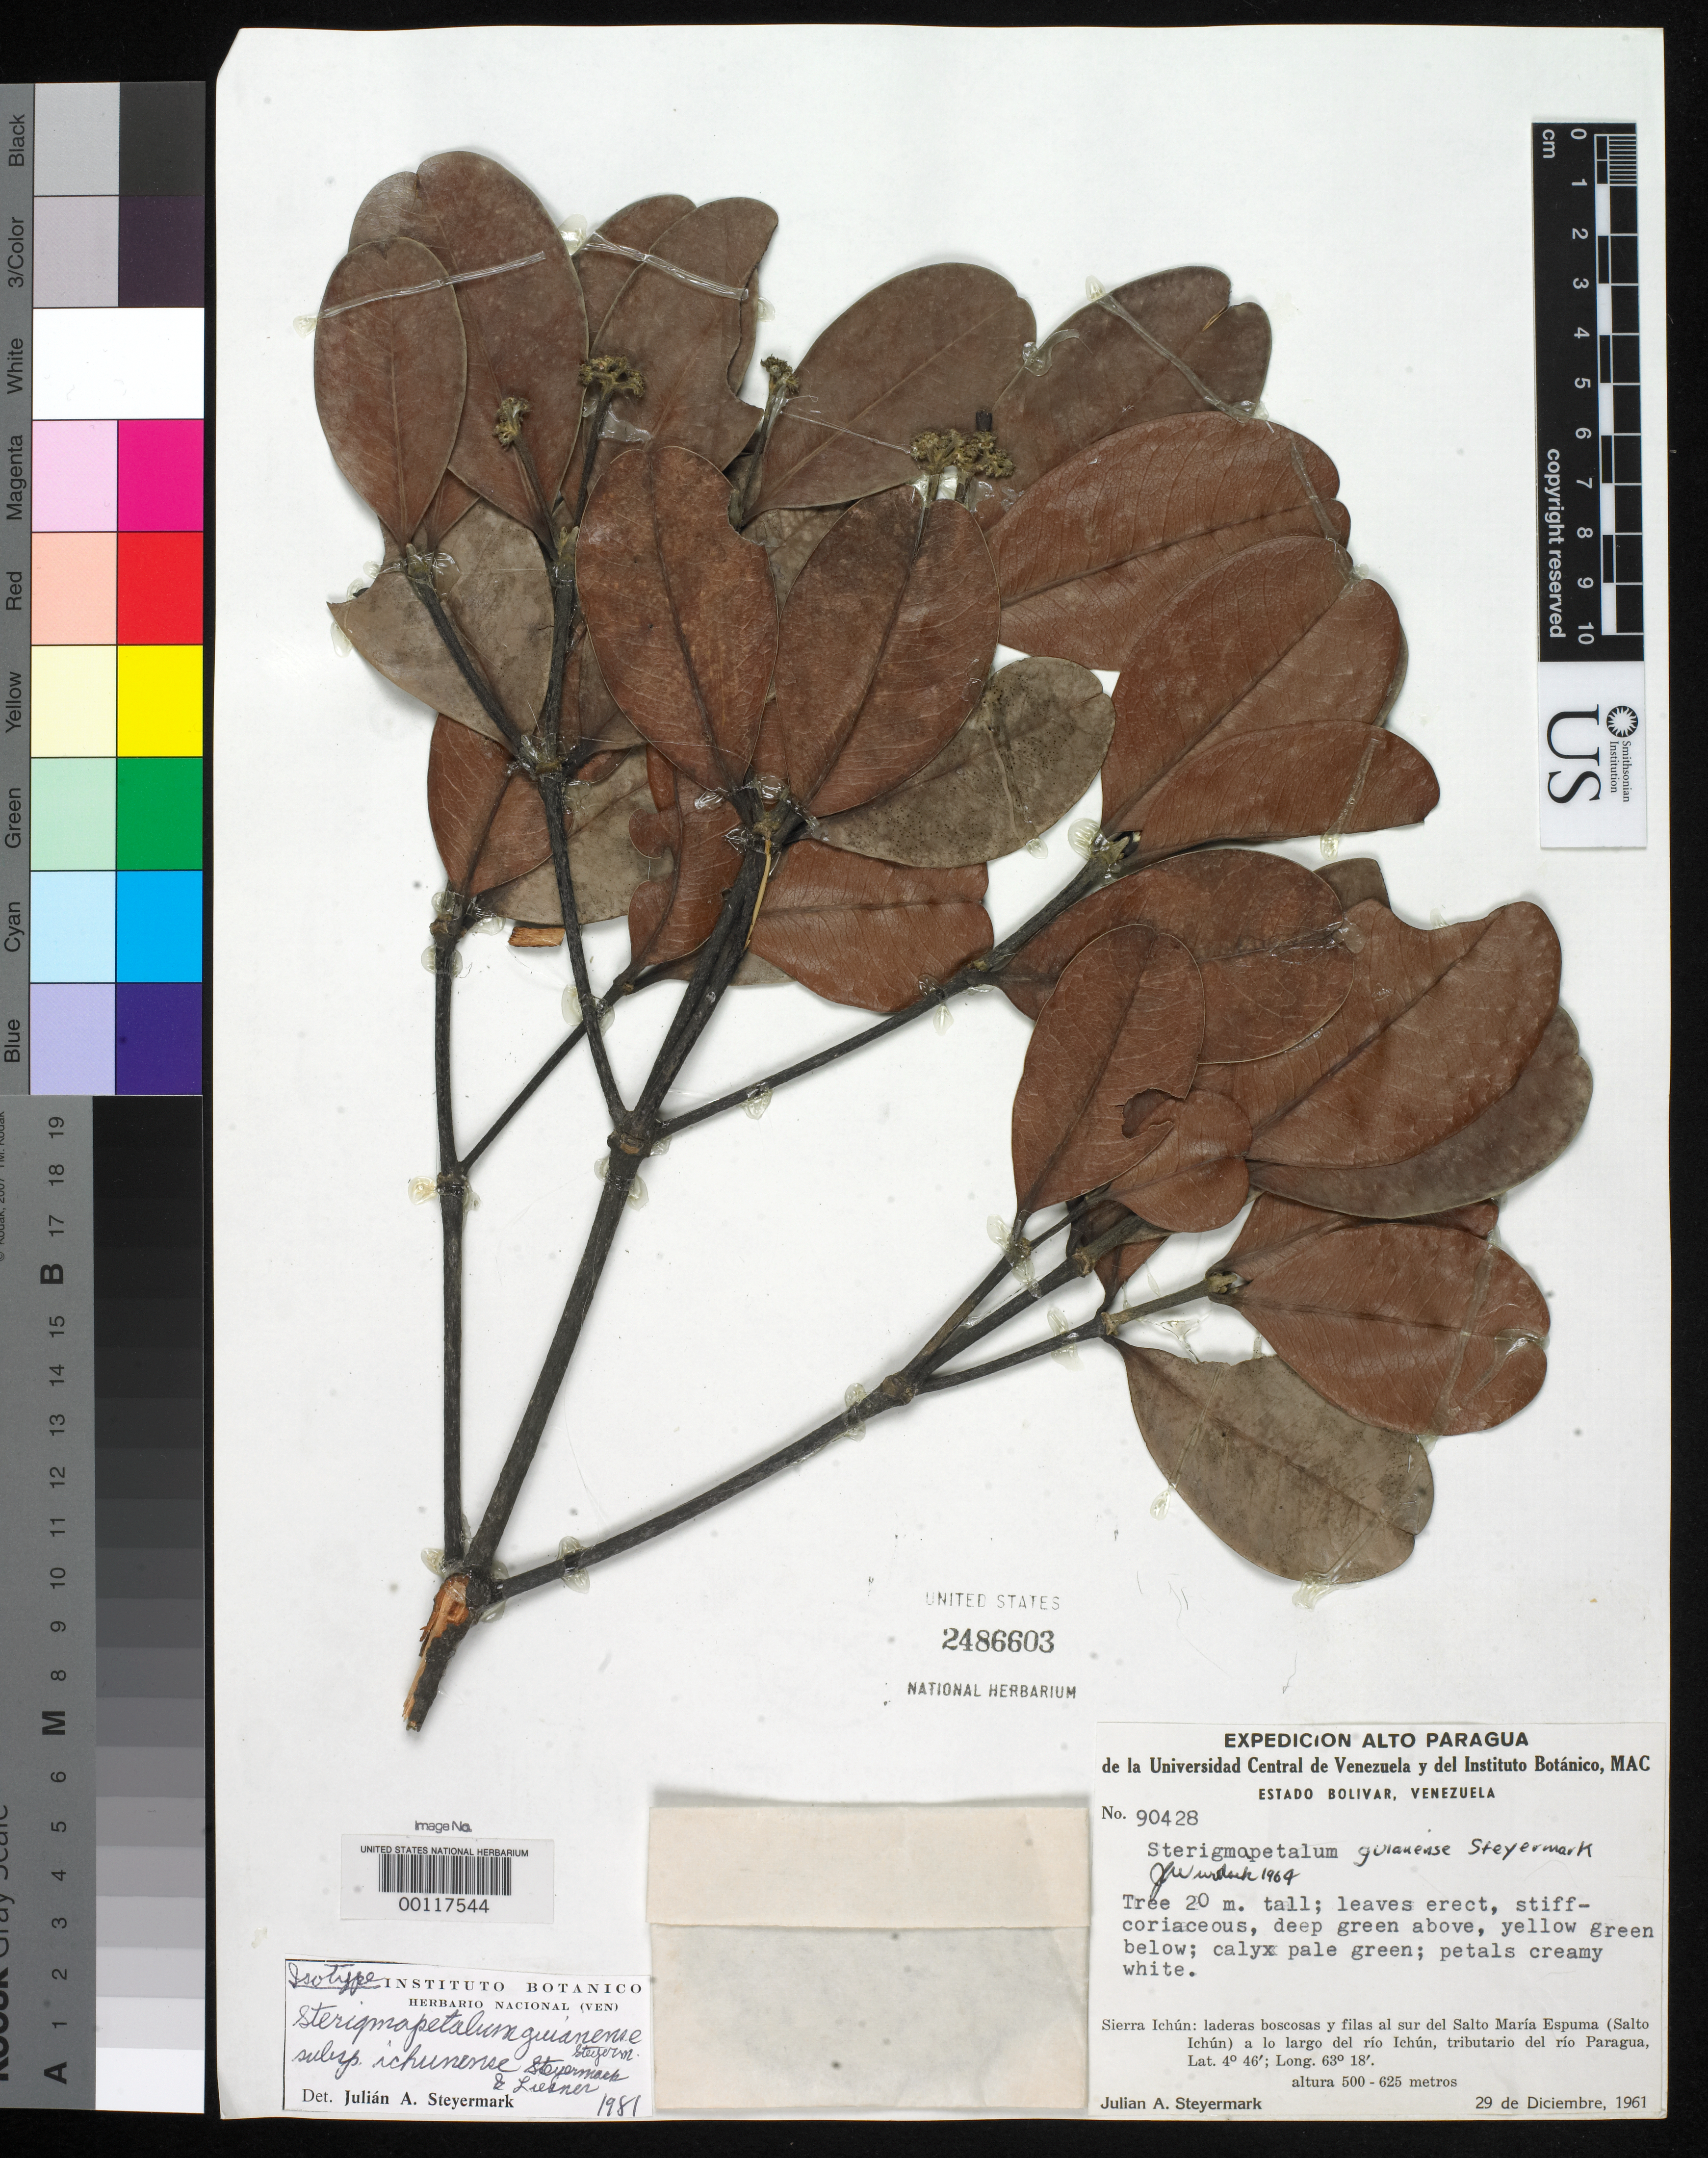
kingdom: Plantae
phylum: Tracheophyta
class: Magnoliopsida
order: Malpighiales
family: Rhizophoraceae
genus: Sterigmapetalum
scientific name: Sterigmapetalum guianense subsp. ichunense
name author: Steyerm. & Liesner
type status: Isotype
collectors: J. Steyermark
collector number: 90428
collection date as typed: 29 Dec 1961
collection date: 1961-12-29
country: Venezuela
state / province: Bolivar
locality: Sierra Ichun, S of Salto Maria Espuma along Rio Ichun.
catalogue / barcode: US 2486603